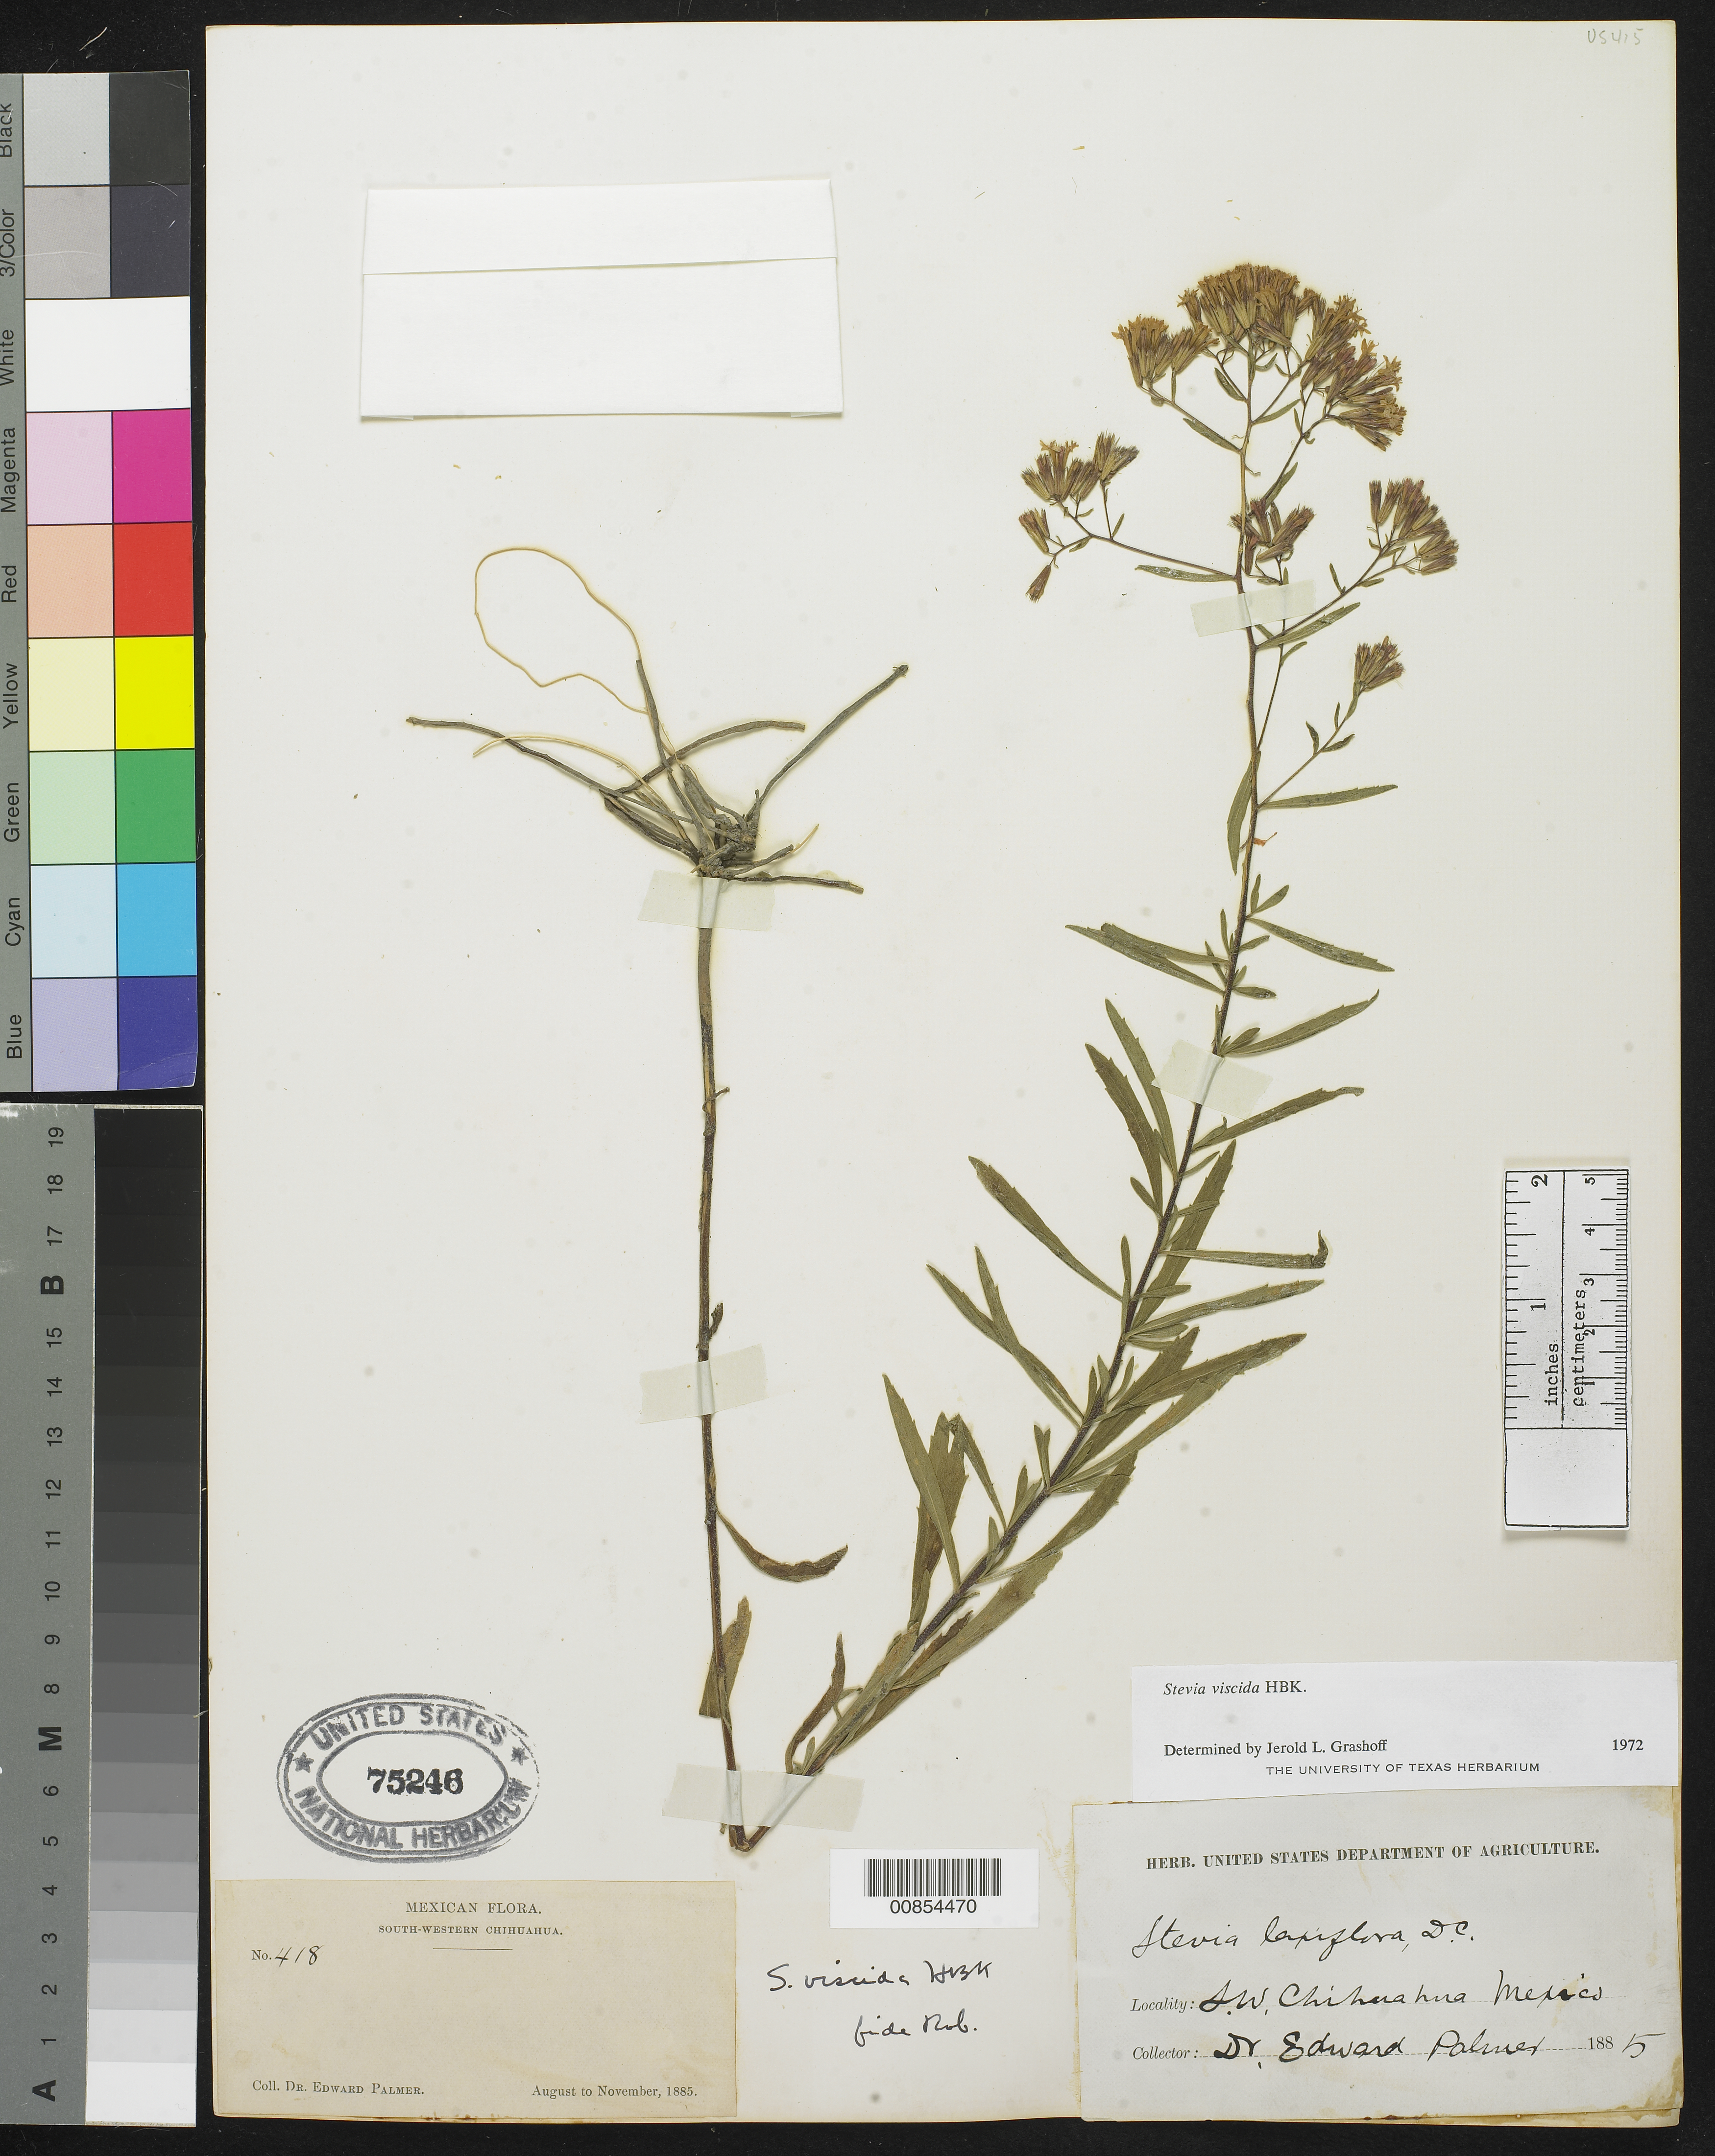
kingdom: Plantae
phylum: Tracheophyta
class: Magnoliopsida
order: Asterales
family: Asteraceae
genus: Stevia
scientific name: Stevia viscida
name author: Kunth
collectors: E. Palmer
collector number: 418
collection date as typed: Aug 1885 to -- Nov 1885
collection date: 1885-08/1885-11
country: Mexico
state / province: Chihuahua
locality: South-Western Chihuahua.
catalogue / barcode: US 75246